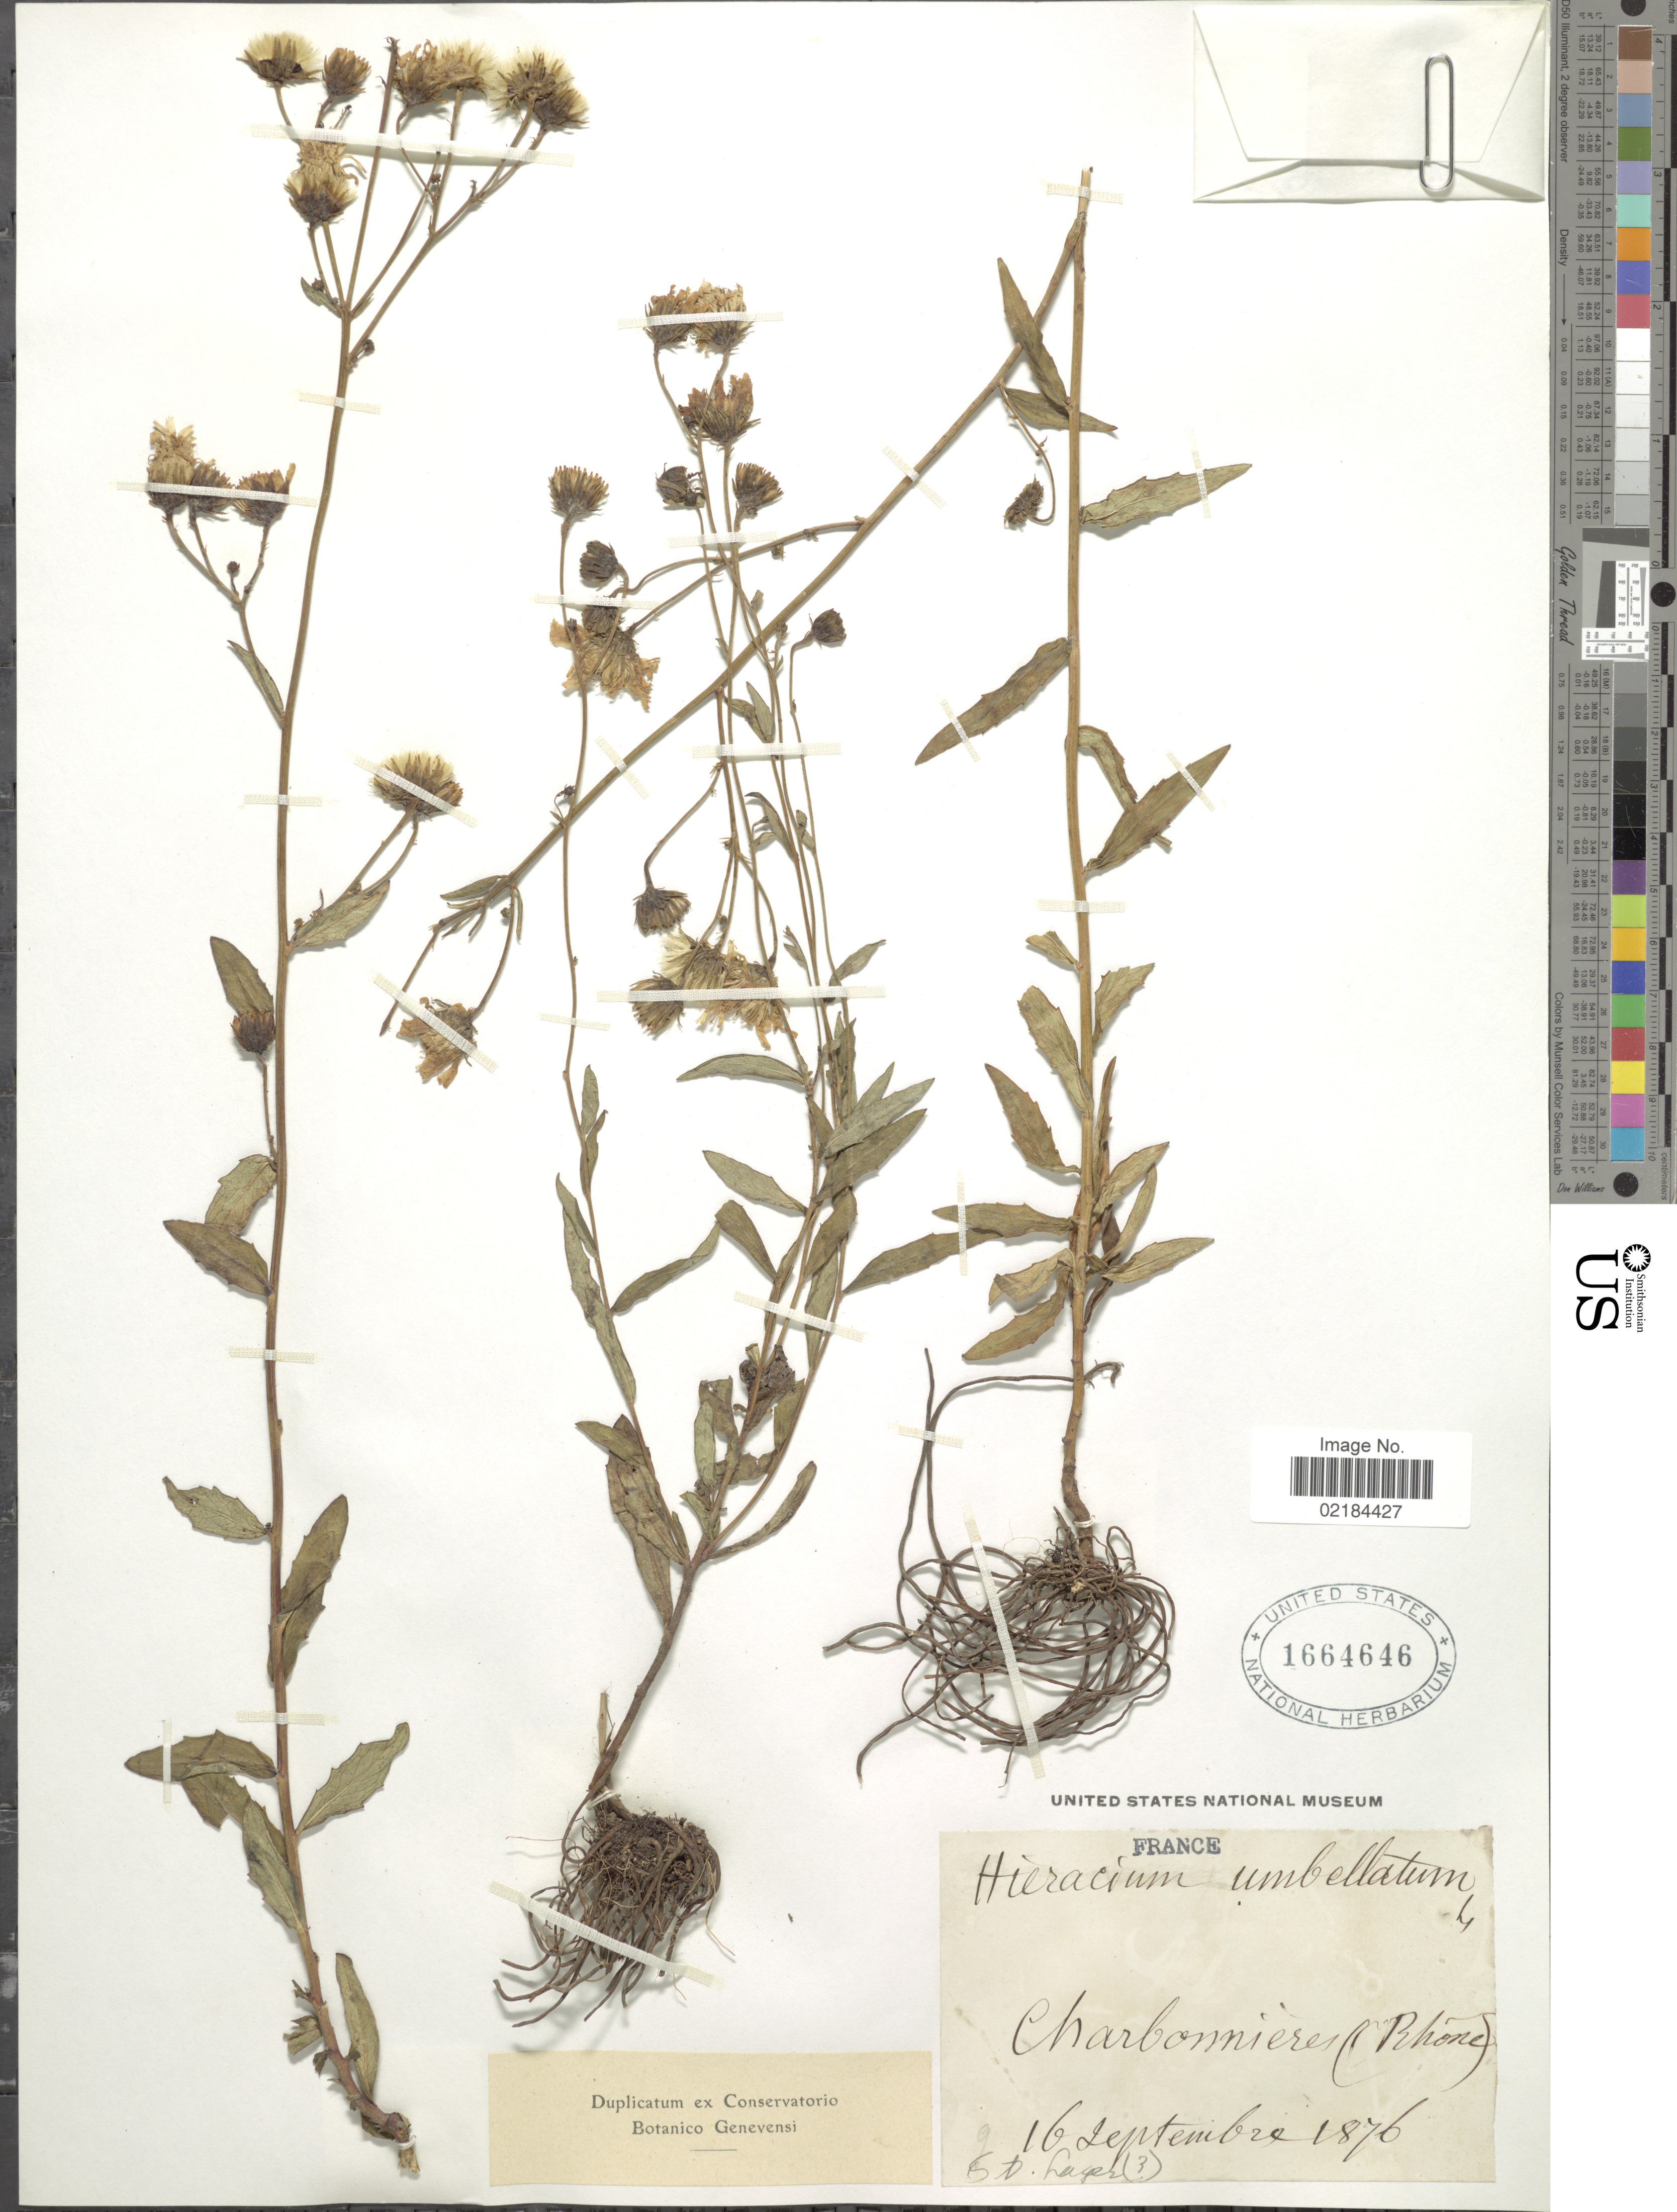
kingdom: Plantae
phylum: Tracheophyta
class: Magnoliopsida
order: Asterales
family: Asteraceae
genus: Hieracium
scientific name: Hieracium umbellatum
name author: L.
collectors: -. St. Lager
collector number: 3*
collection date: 1876-09-16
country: France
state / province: Auvergne-Rhône-Alpes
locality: Charbonniere ( Rhone)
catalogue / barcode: US 1664646